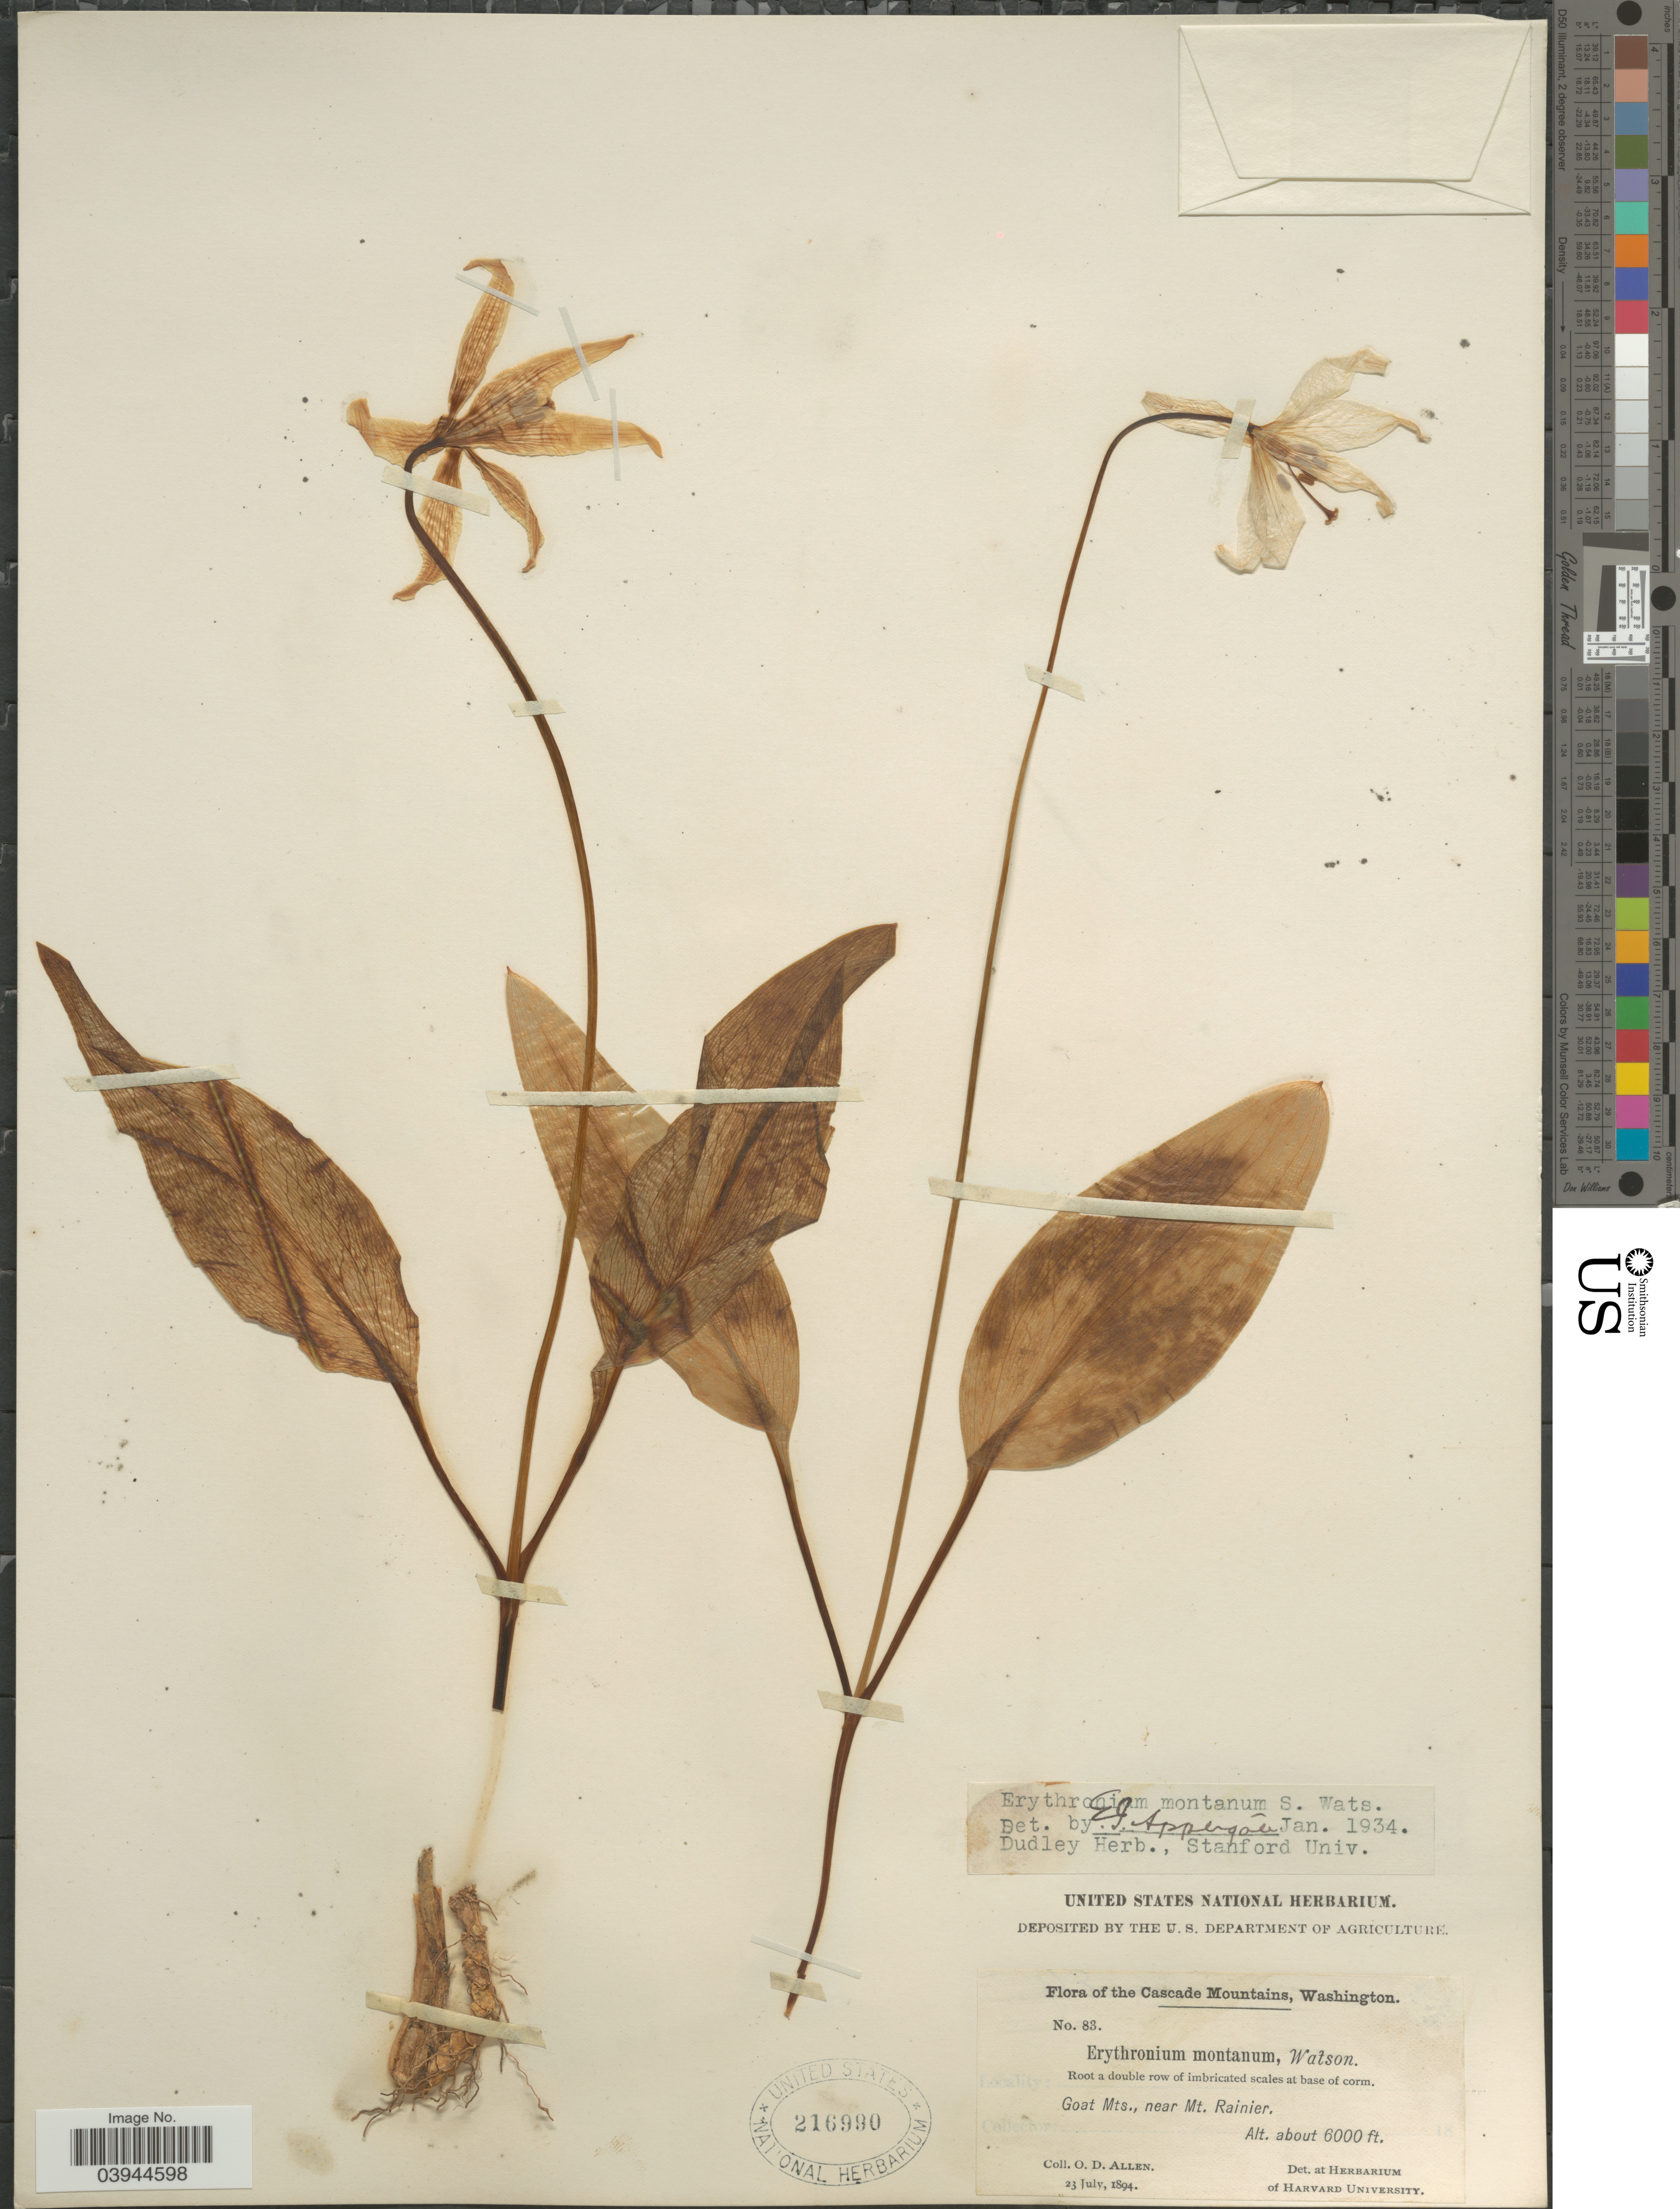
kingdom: Plantae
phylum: Tracheophyta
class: Liliopsida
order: Liliales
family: Liliaceae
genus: Erythronium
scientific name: Erythronium montanum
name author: S. Watson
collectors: O. D. Allen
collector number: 83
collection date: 1894-07-23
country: United States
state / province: Washington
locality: Cascade Mountains. Goat Mts., near Mt. Rainier.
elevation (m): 1829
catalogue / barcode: US 216990